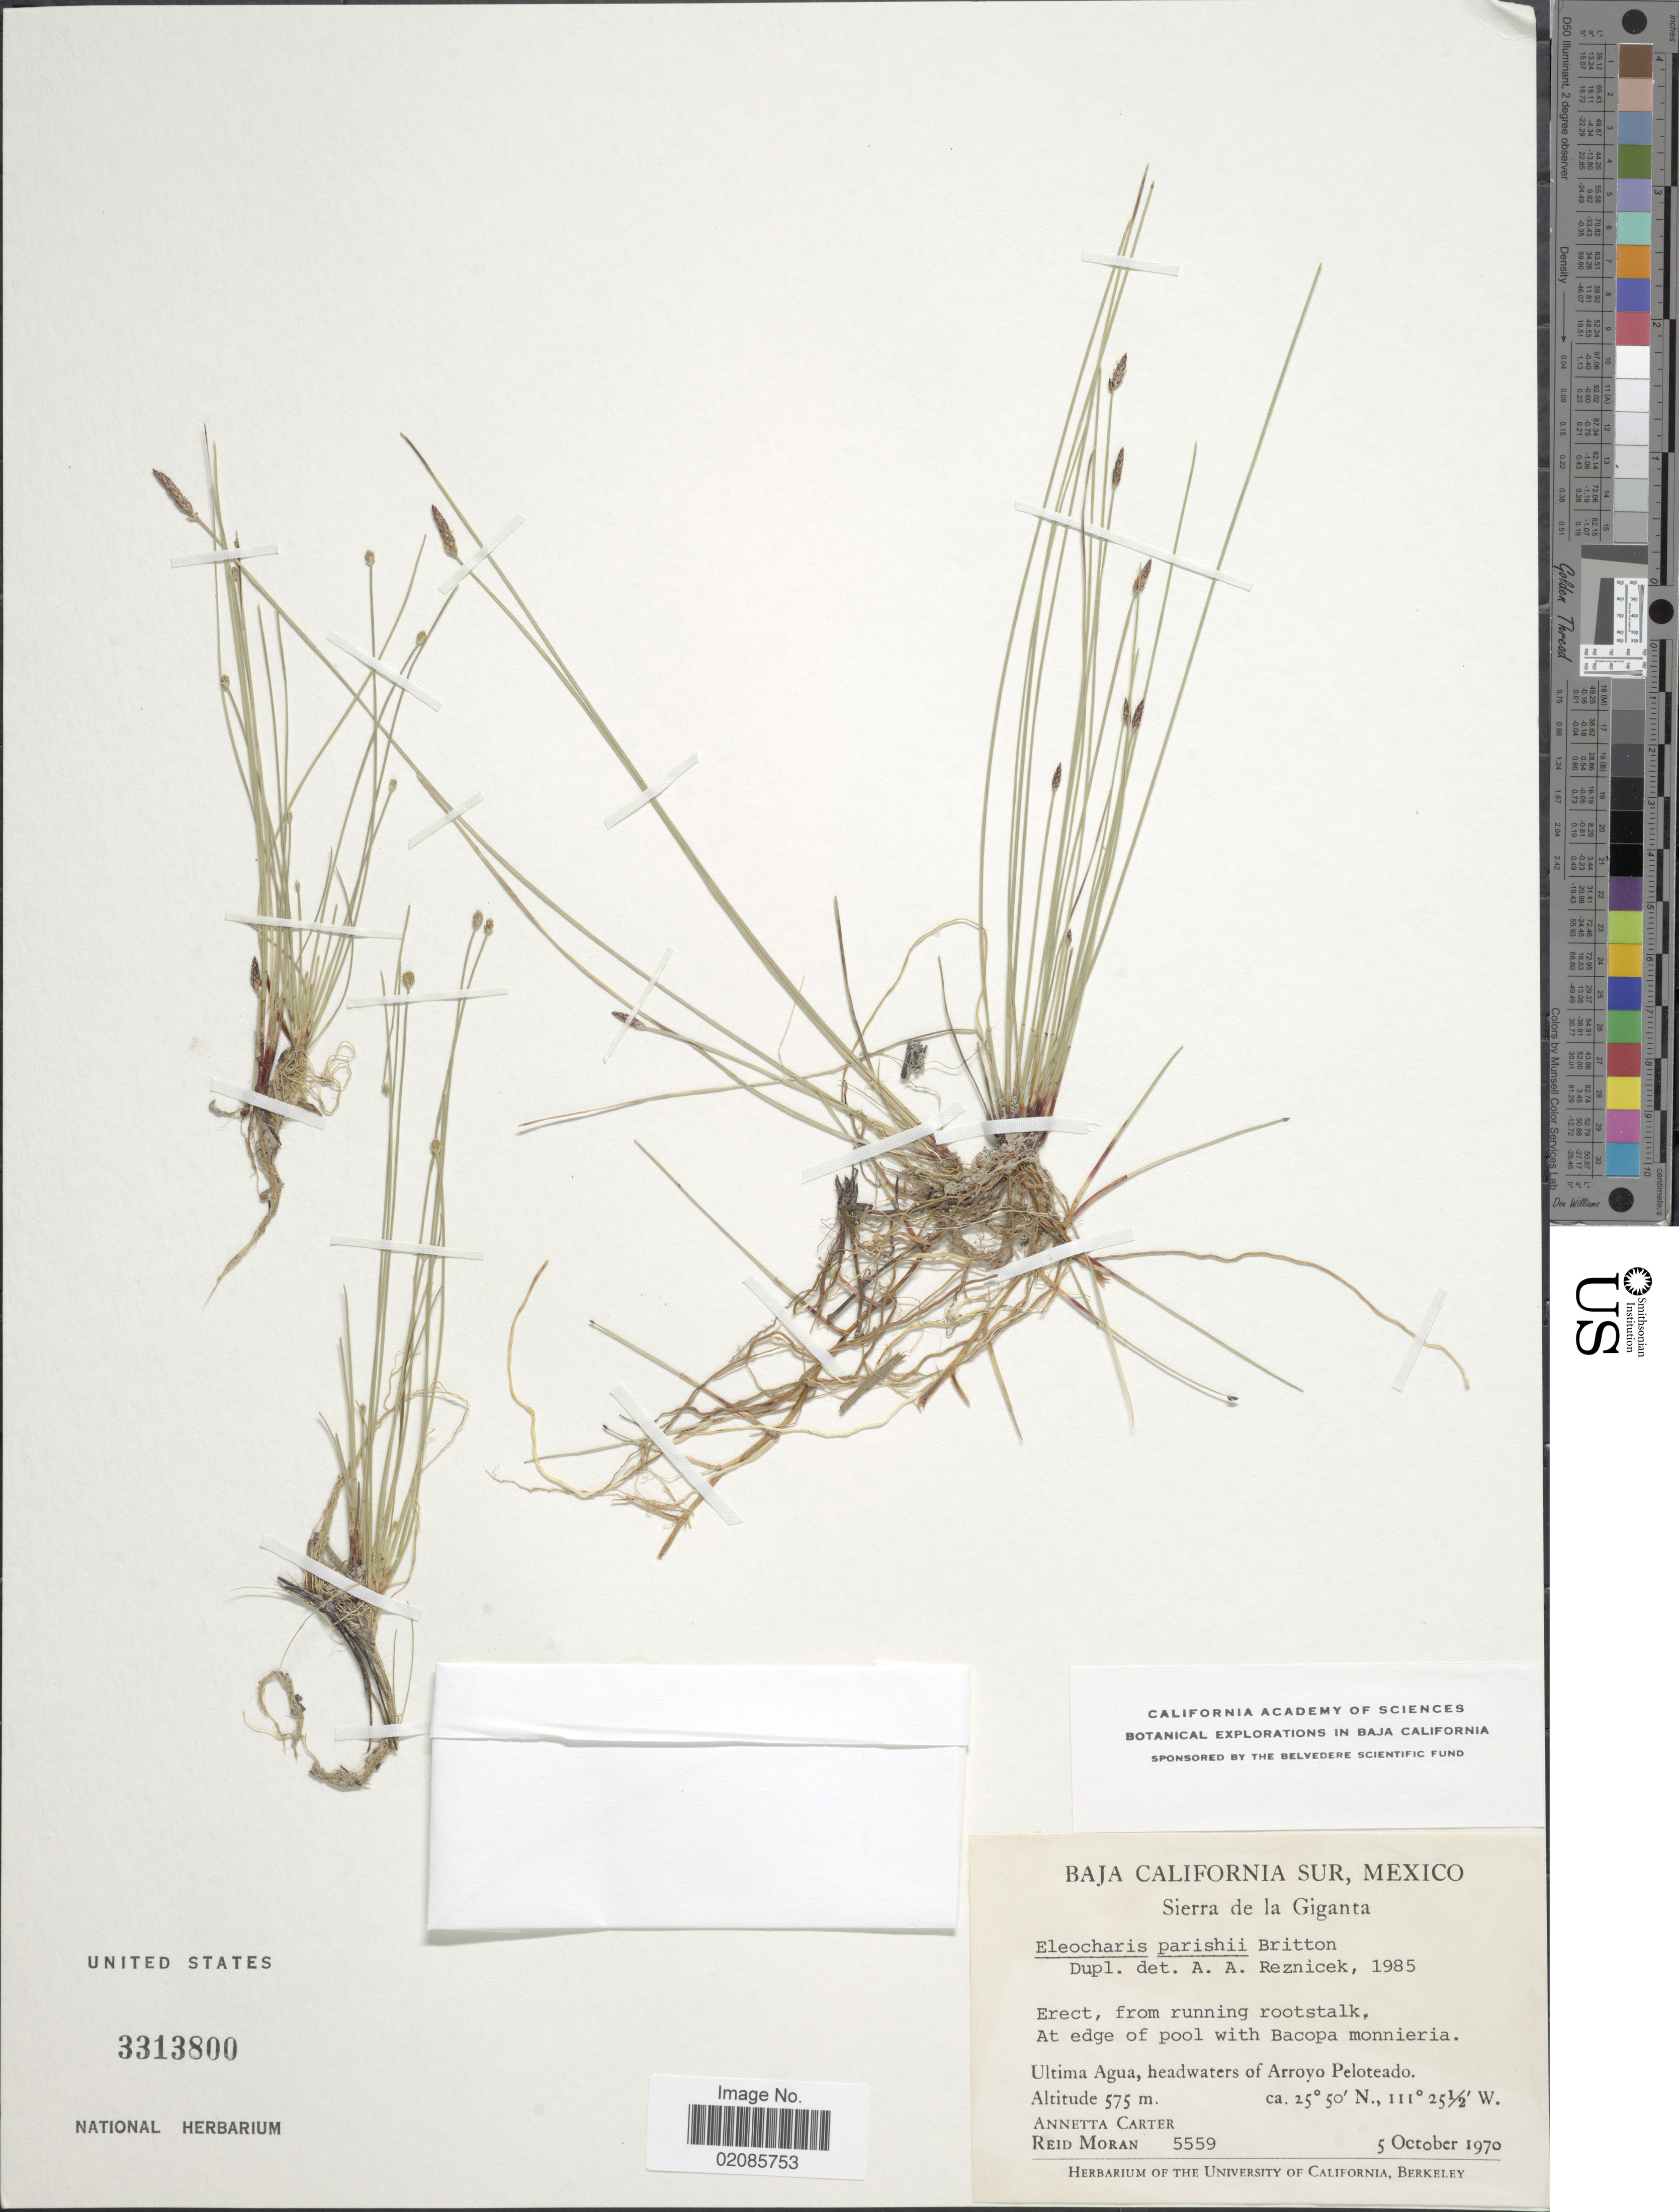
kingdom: Plantae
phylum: Tracheophyta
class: Liliopsida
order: Poales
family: Cyperaceae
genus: Eleocharis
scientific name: Eleocharis parishii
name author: Britton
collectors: A. Carter & R. V. Moran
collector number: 5559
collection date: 1970-10-05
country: Mexico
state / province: Baja California Sur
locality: Sierra de la Giganta, at edge of pool, Ultima Agua, headwaters of Arroyo Peloteado.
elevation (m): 575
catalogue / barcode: US 3313800